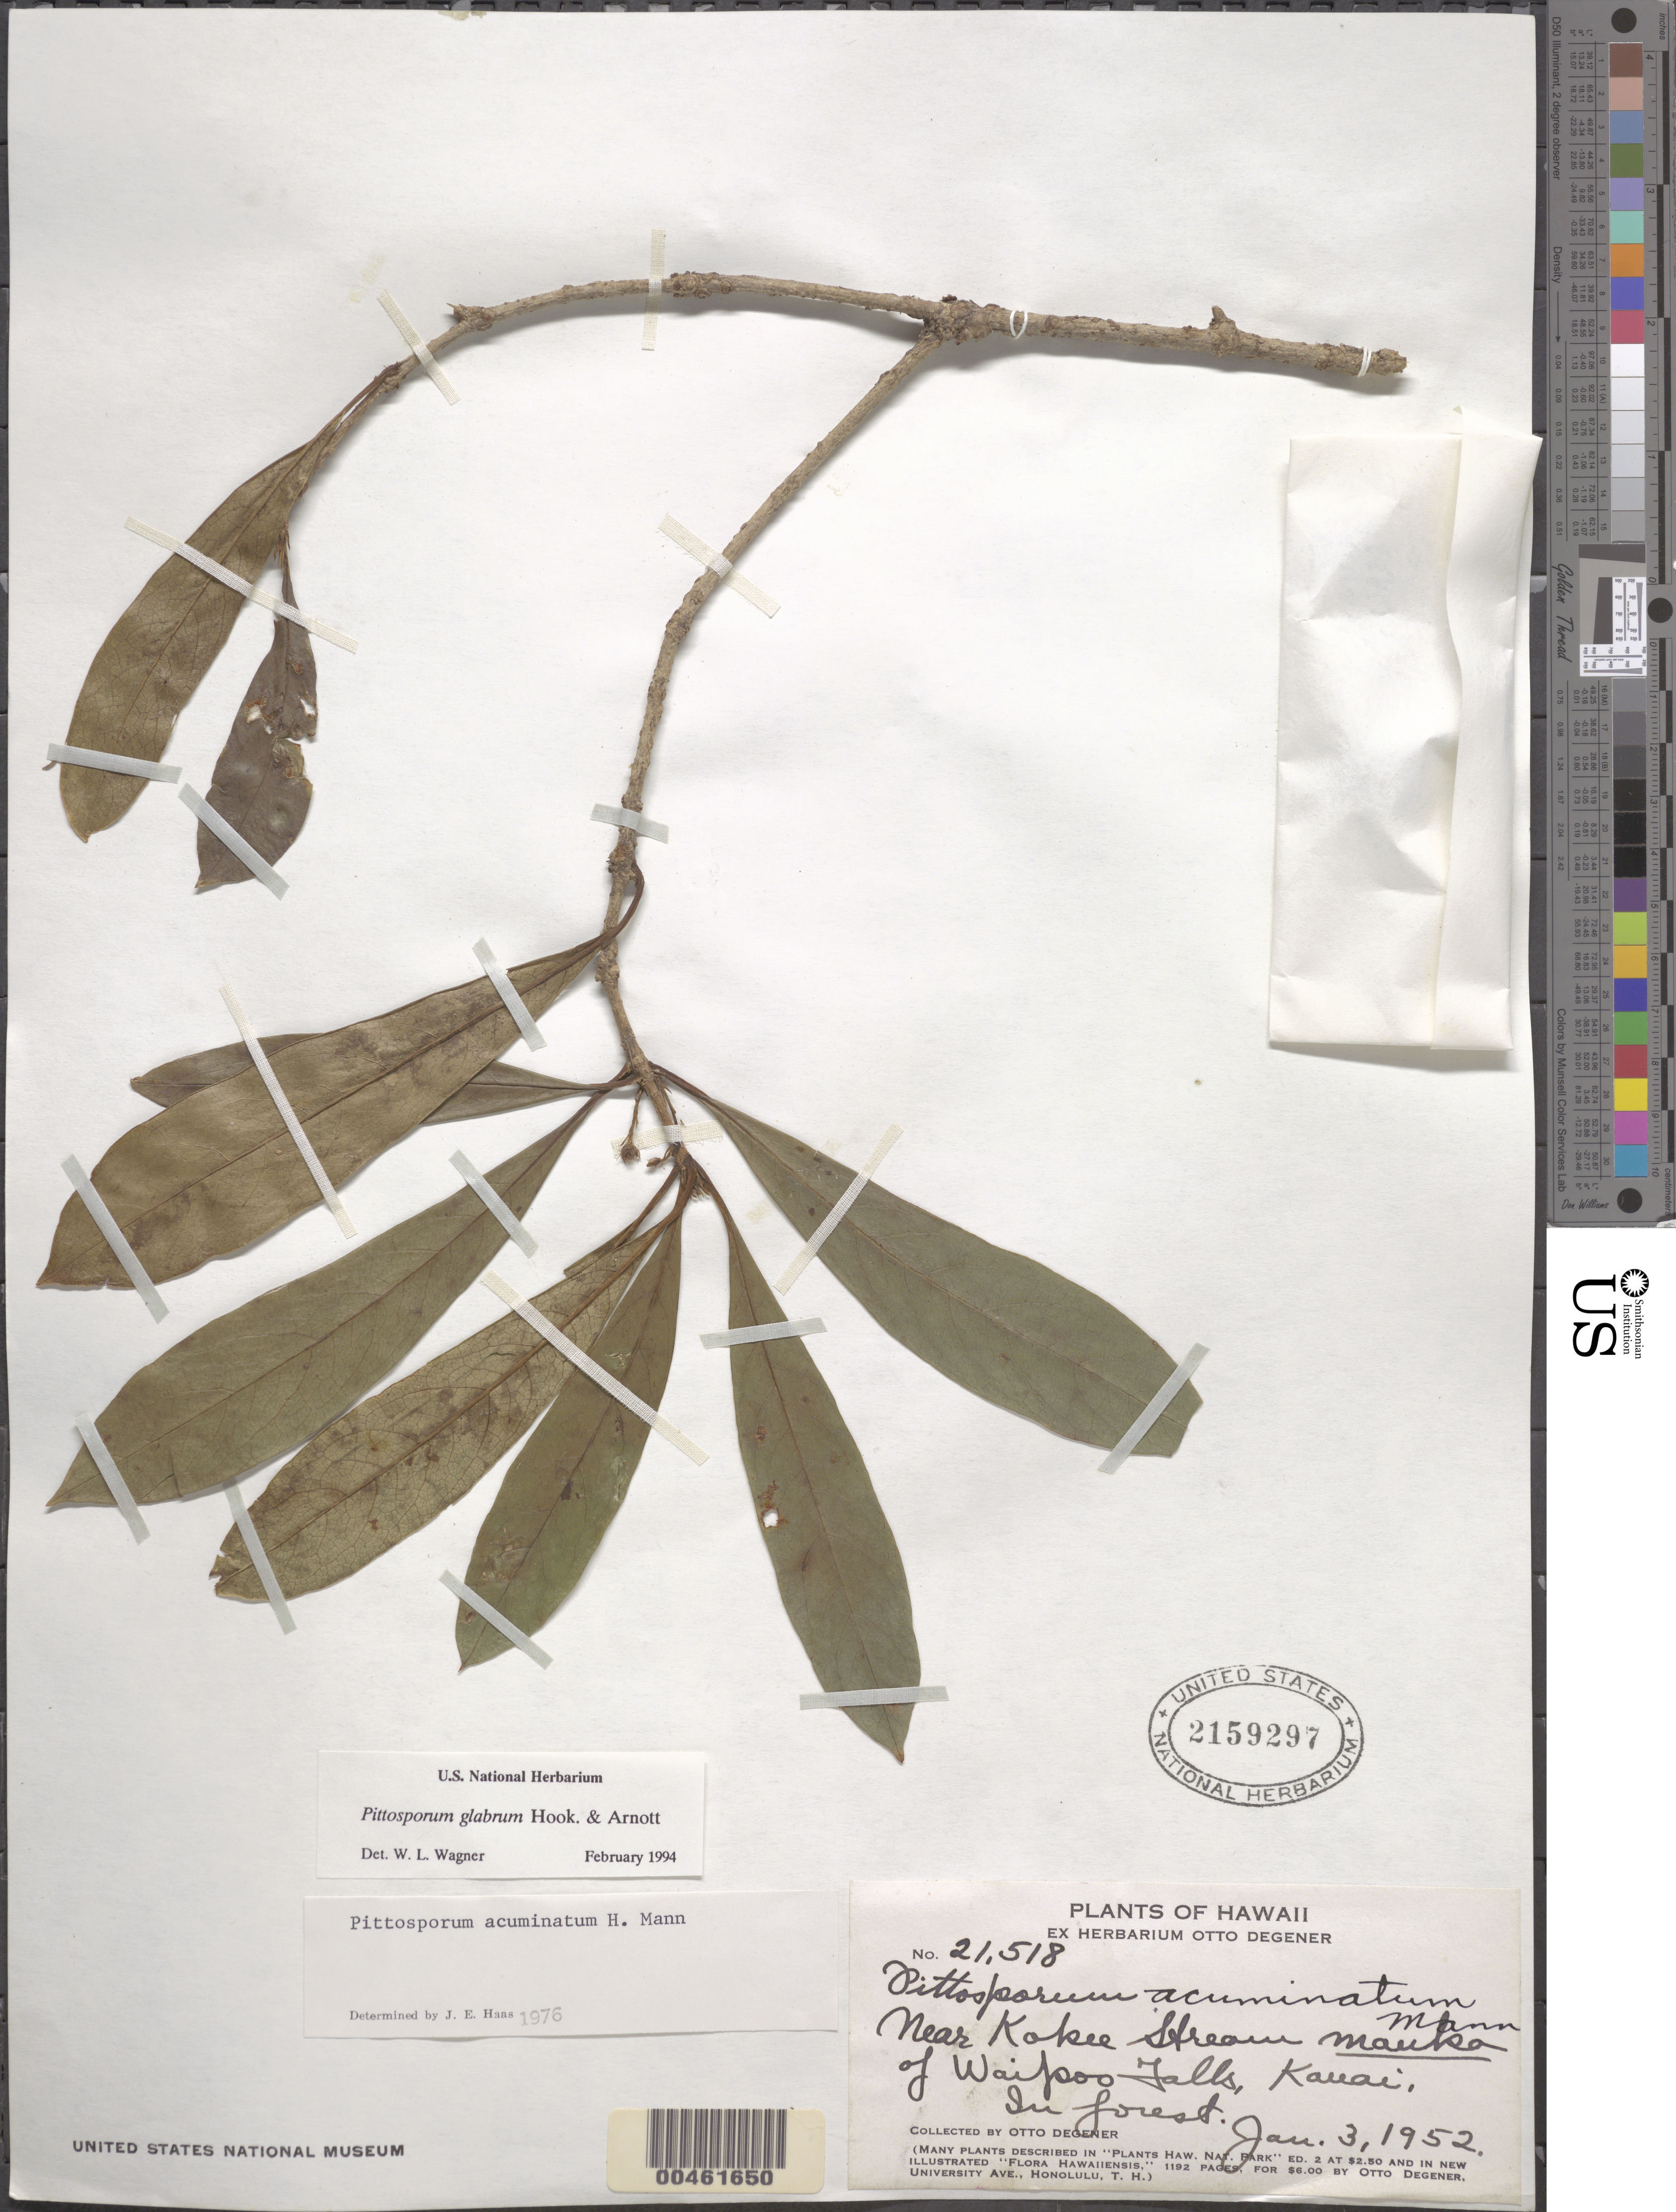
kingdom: Plantae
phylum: Tracheophyta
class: Magnoliopsida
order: Apiales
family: Pittosporaceae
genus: Pittosporum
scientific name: Pittosporum glabrum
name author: Hook. & Arn.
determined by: Wagner, W. L., (BOT), Smithsonian Institution - National Museum of Natural History (UNITED STATES)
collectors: O. Degener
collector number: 21518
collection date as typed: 3 Jan 1952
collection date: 1952-01-03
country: United States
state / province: Hawaii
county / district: Kauai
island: Kaua'i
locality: Near Kokee Stream mauka of Waipoo Falls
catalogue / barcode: US 2159297